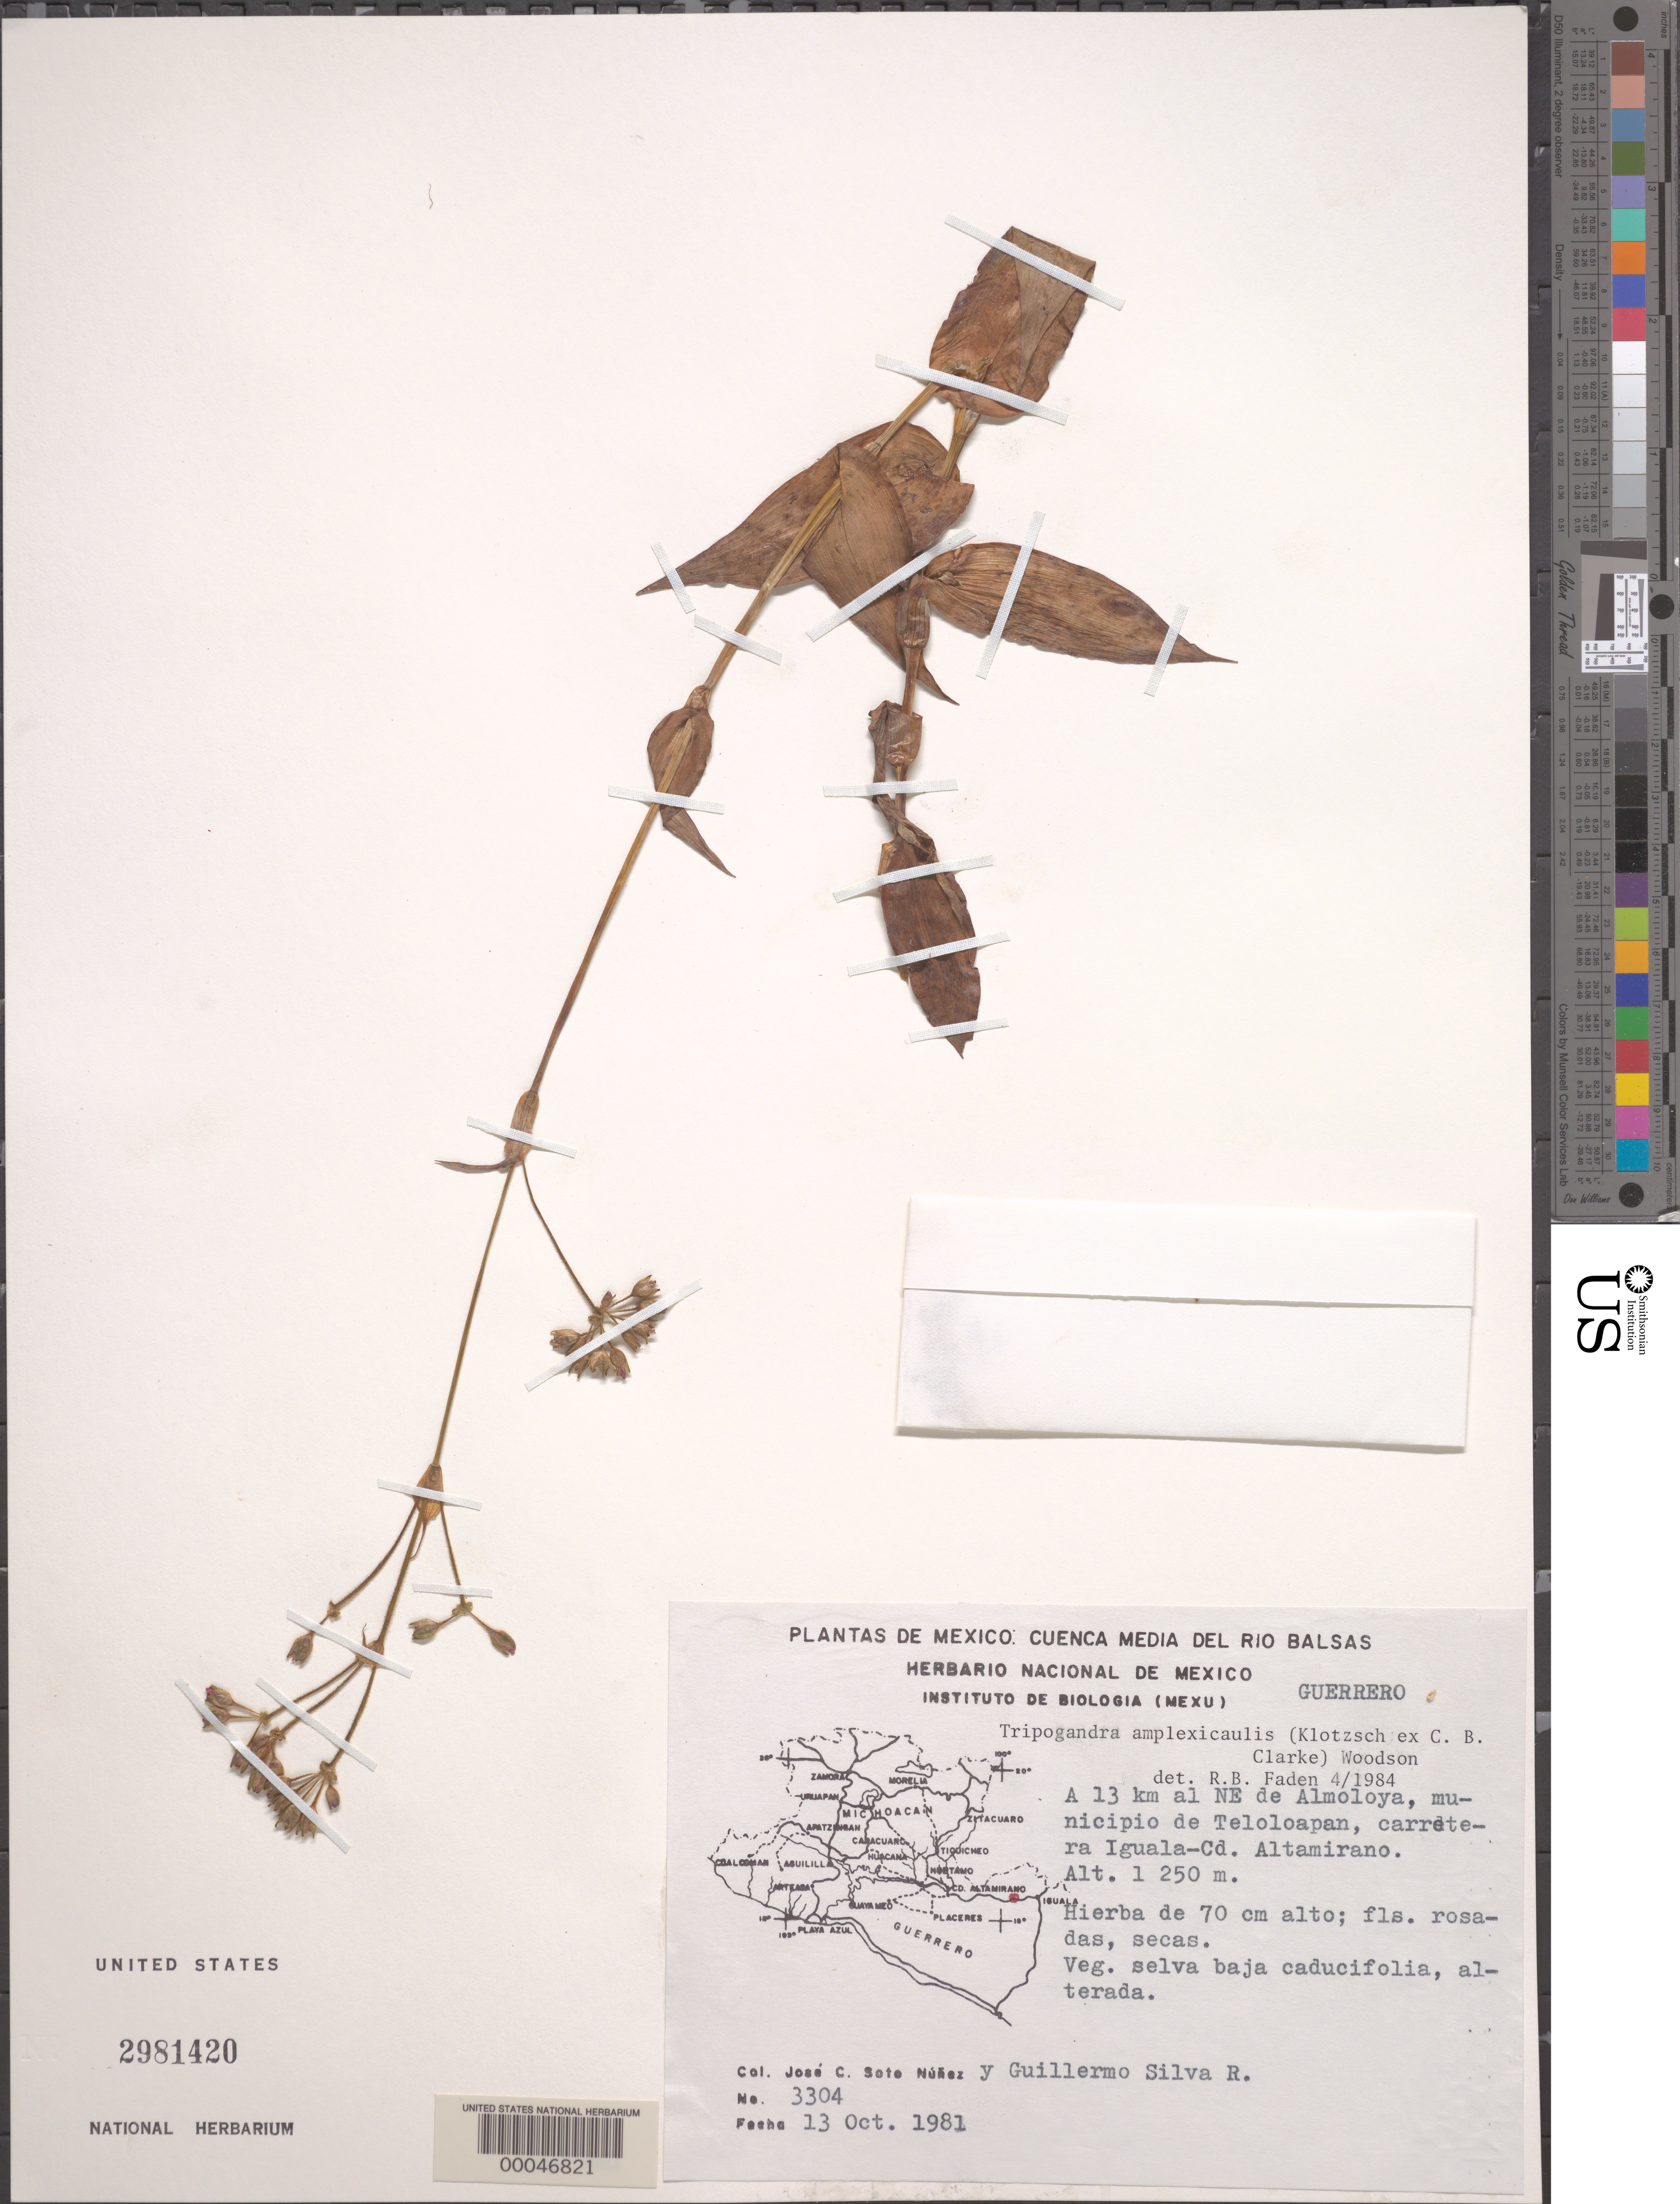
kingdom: Plantae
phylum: Tracheophyta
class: Liliopsida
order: Commelinales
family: Commelinaceae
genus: Tripogandra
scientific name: Tripogandra amplexicaulis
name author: (Klotzsch ex C.B. Clarke) Woodson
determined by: Faden, Robert B., (US), Smithsonian Institution - National Museum of Natural History (UNITED STATES)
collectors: J. C. Soto Núñez & G. Silva R.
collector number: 3304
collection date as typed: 13 Oct 1981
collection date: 1981-10-13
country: Mexico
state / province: Guerrero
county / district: Teloloapan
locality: NE of Alomoloya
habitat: Forest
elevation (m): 1250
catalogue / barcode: US 2981420